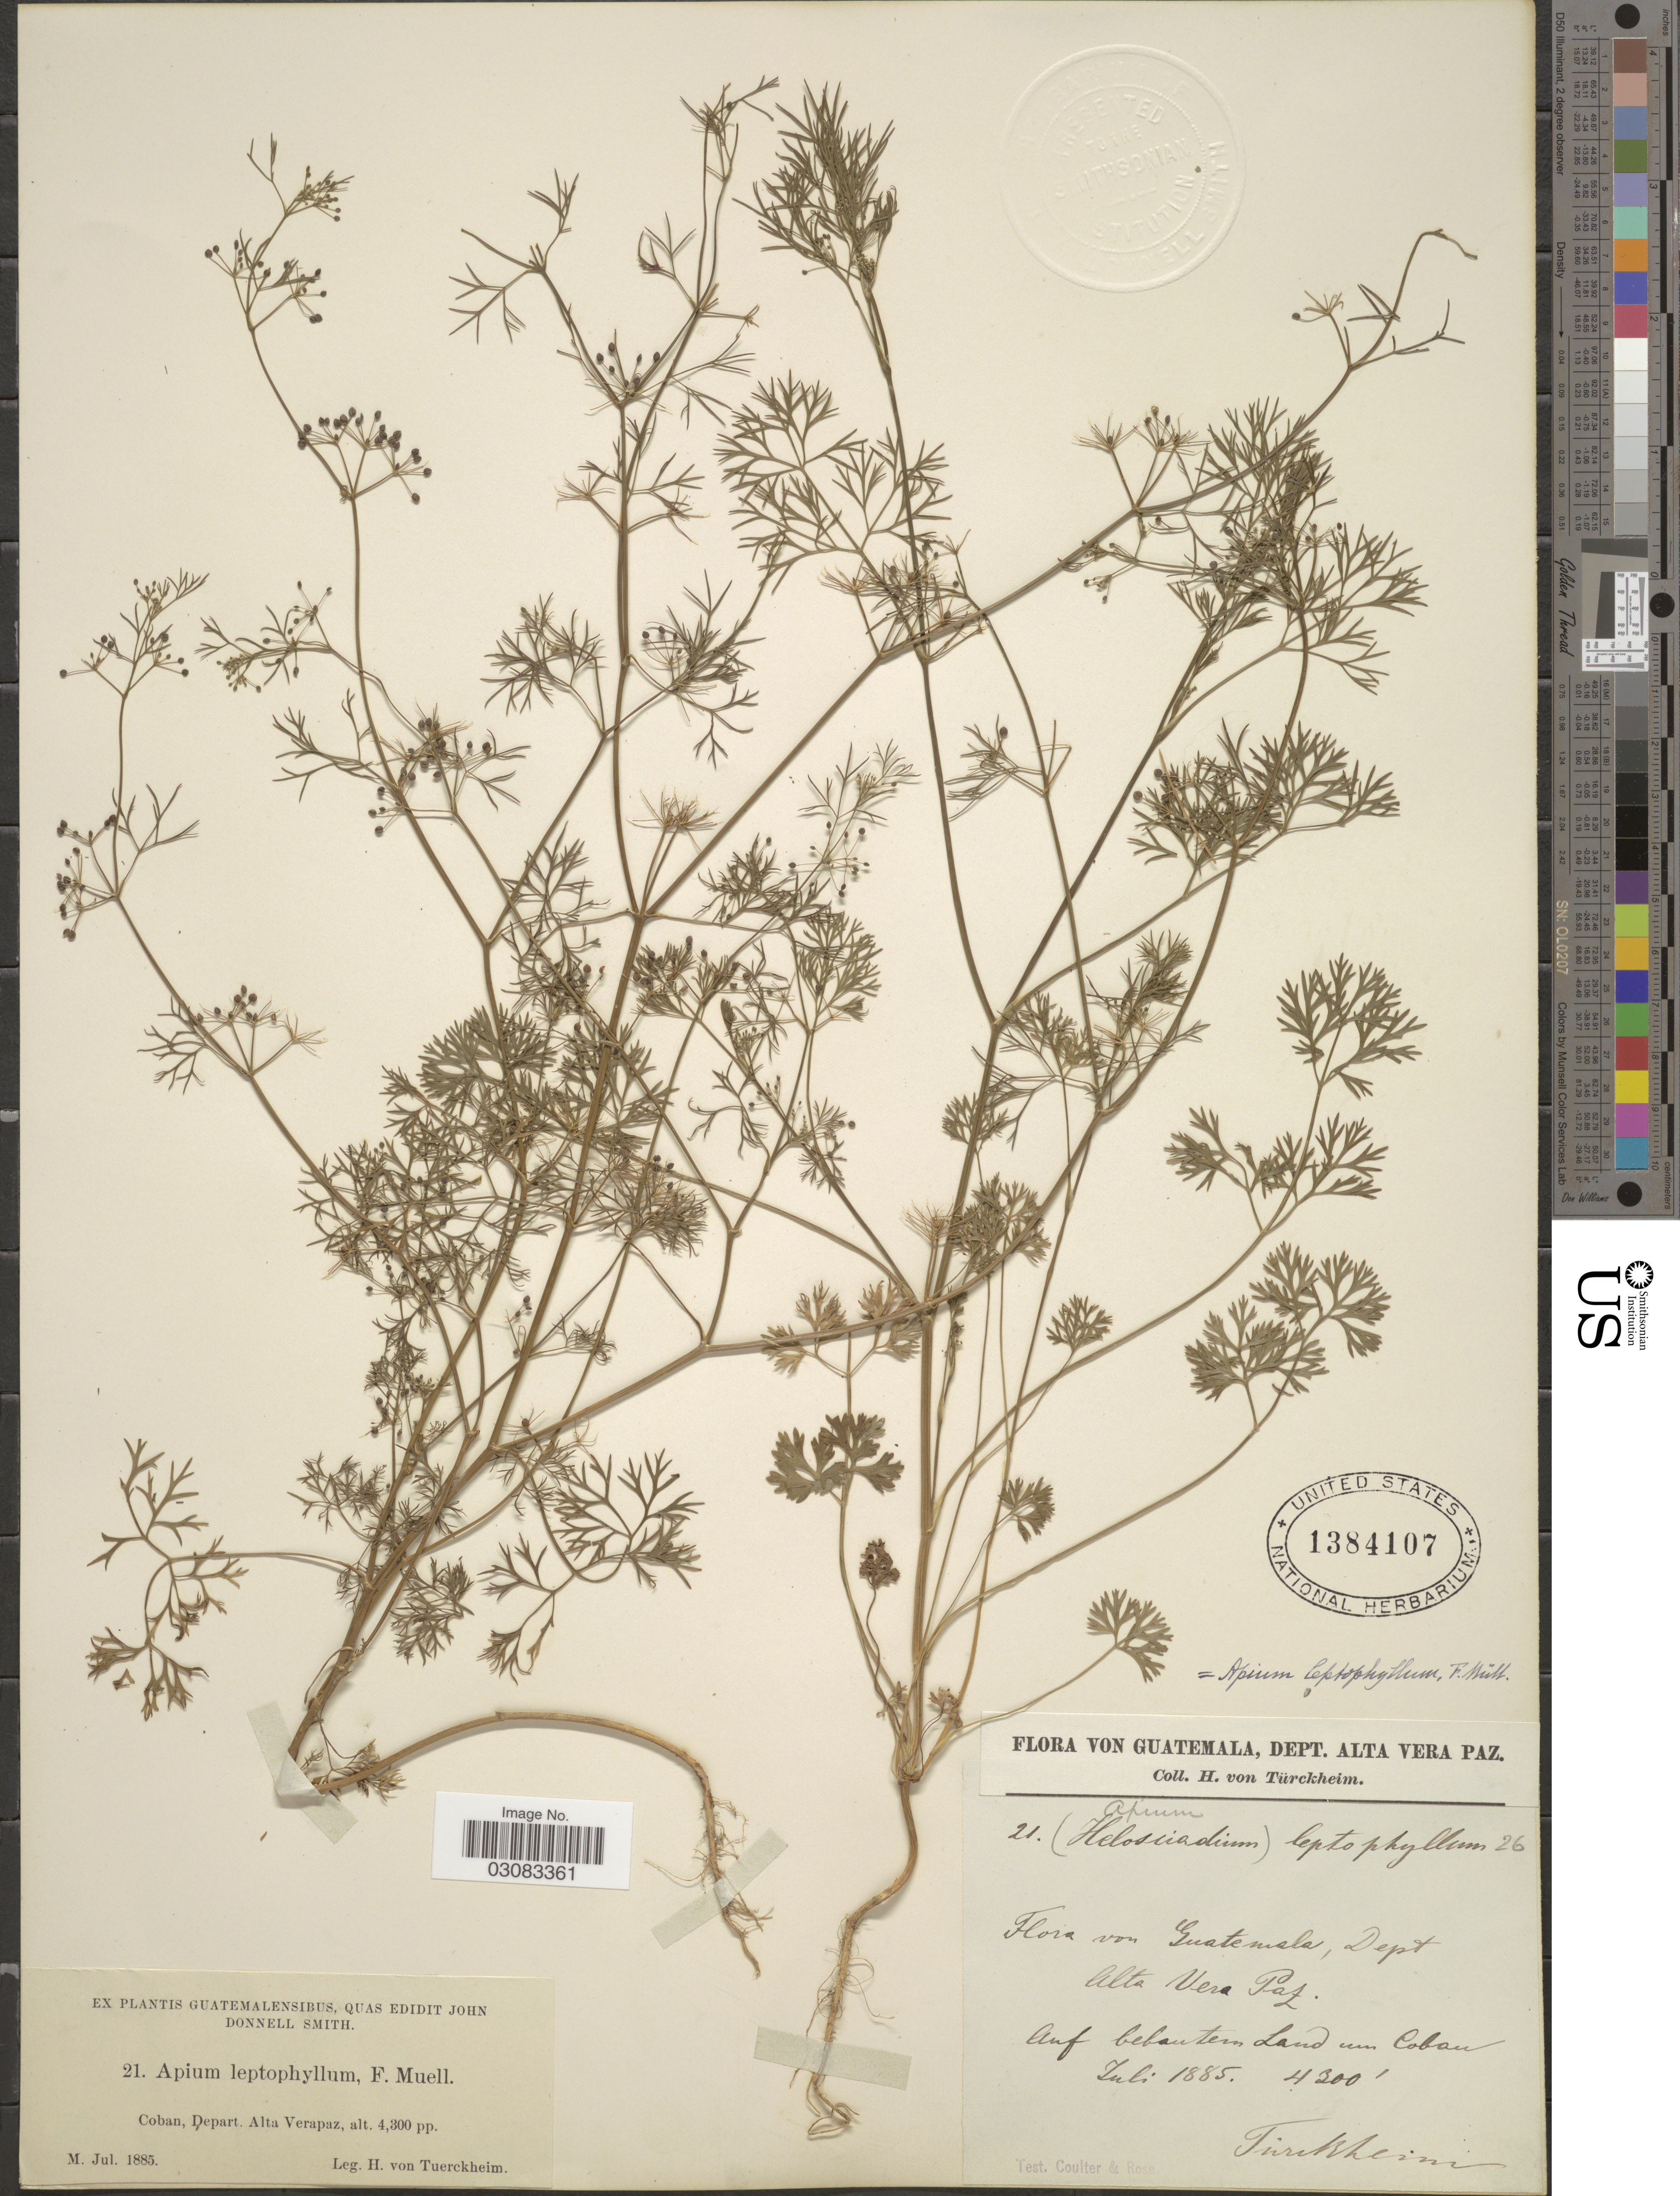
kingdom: Plantae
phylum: Tracheophyta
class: Magnoliopsida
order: Apiales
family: Apiaceae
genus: Cyclospermum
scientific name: Cyclospermum leptophyllum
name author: (Pers.) Sprague ex Britton & P. Wilson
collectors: H. von Türckheim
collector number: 21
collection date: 1885-07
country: Guatemala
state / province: Alta Verapaz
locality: Coban, Depart. Alta Verapaz.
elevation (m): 1311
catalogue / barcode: US 1384107